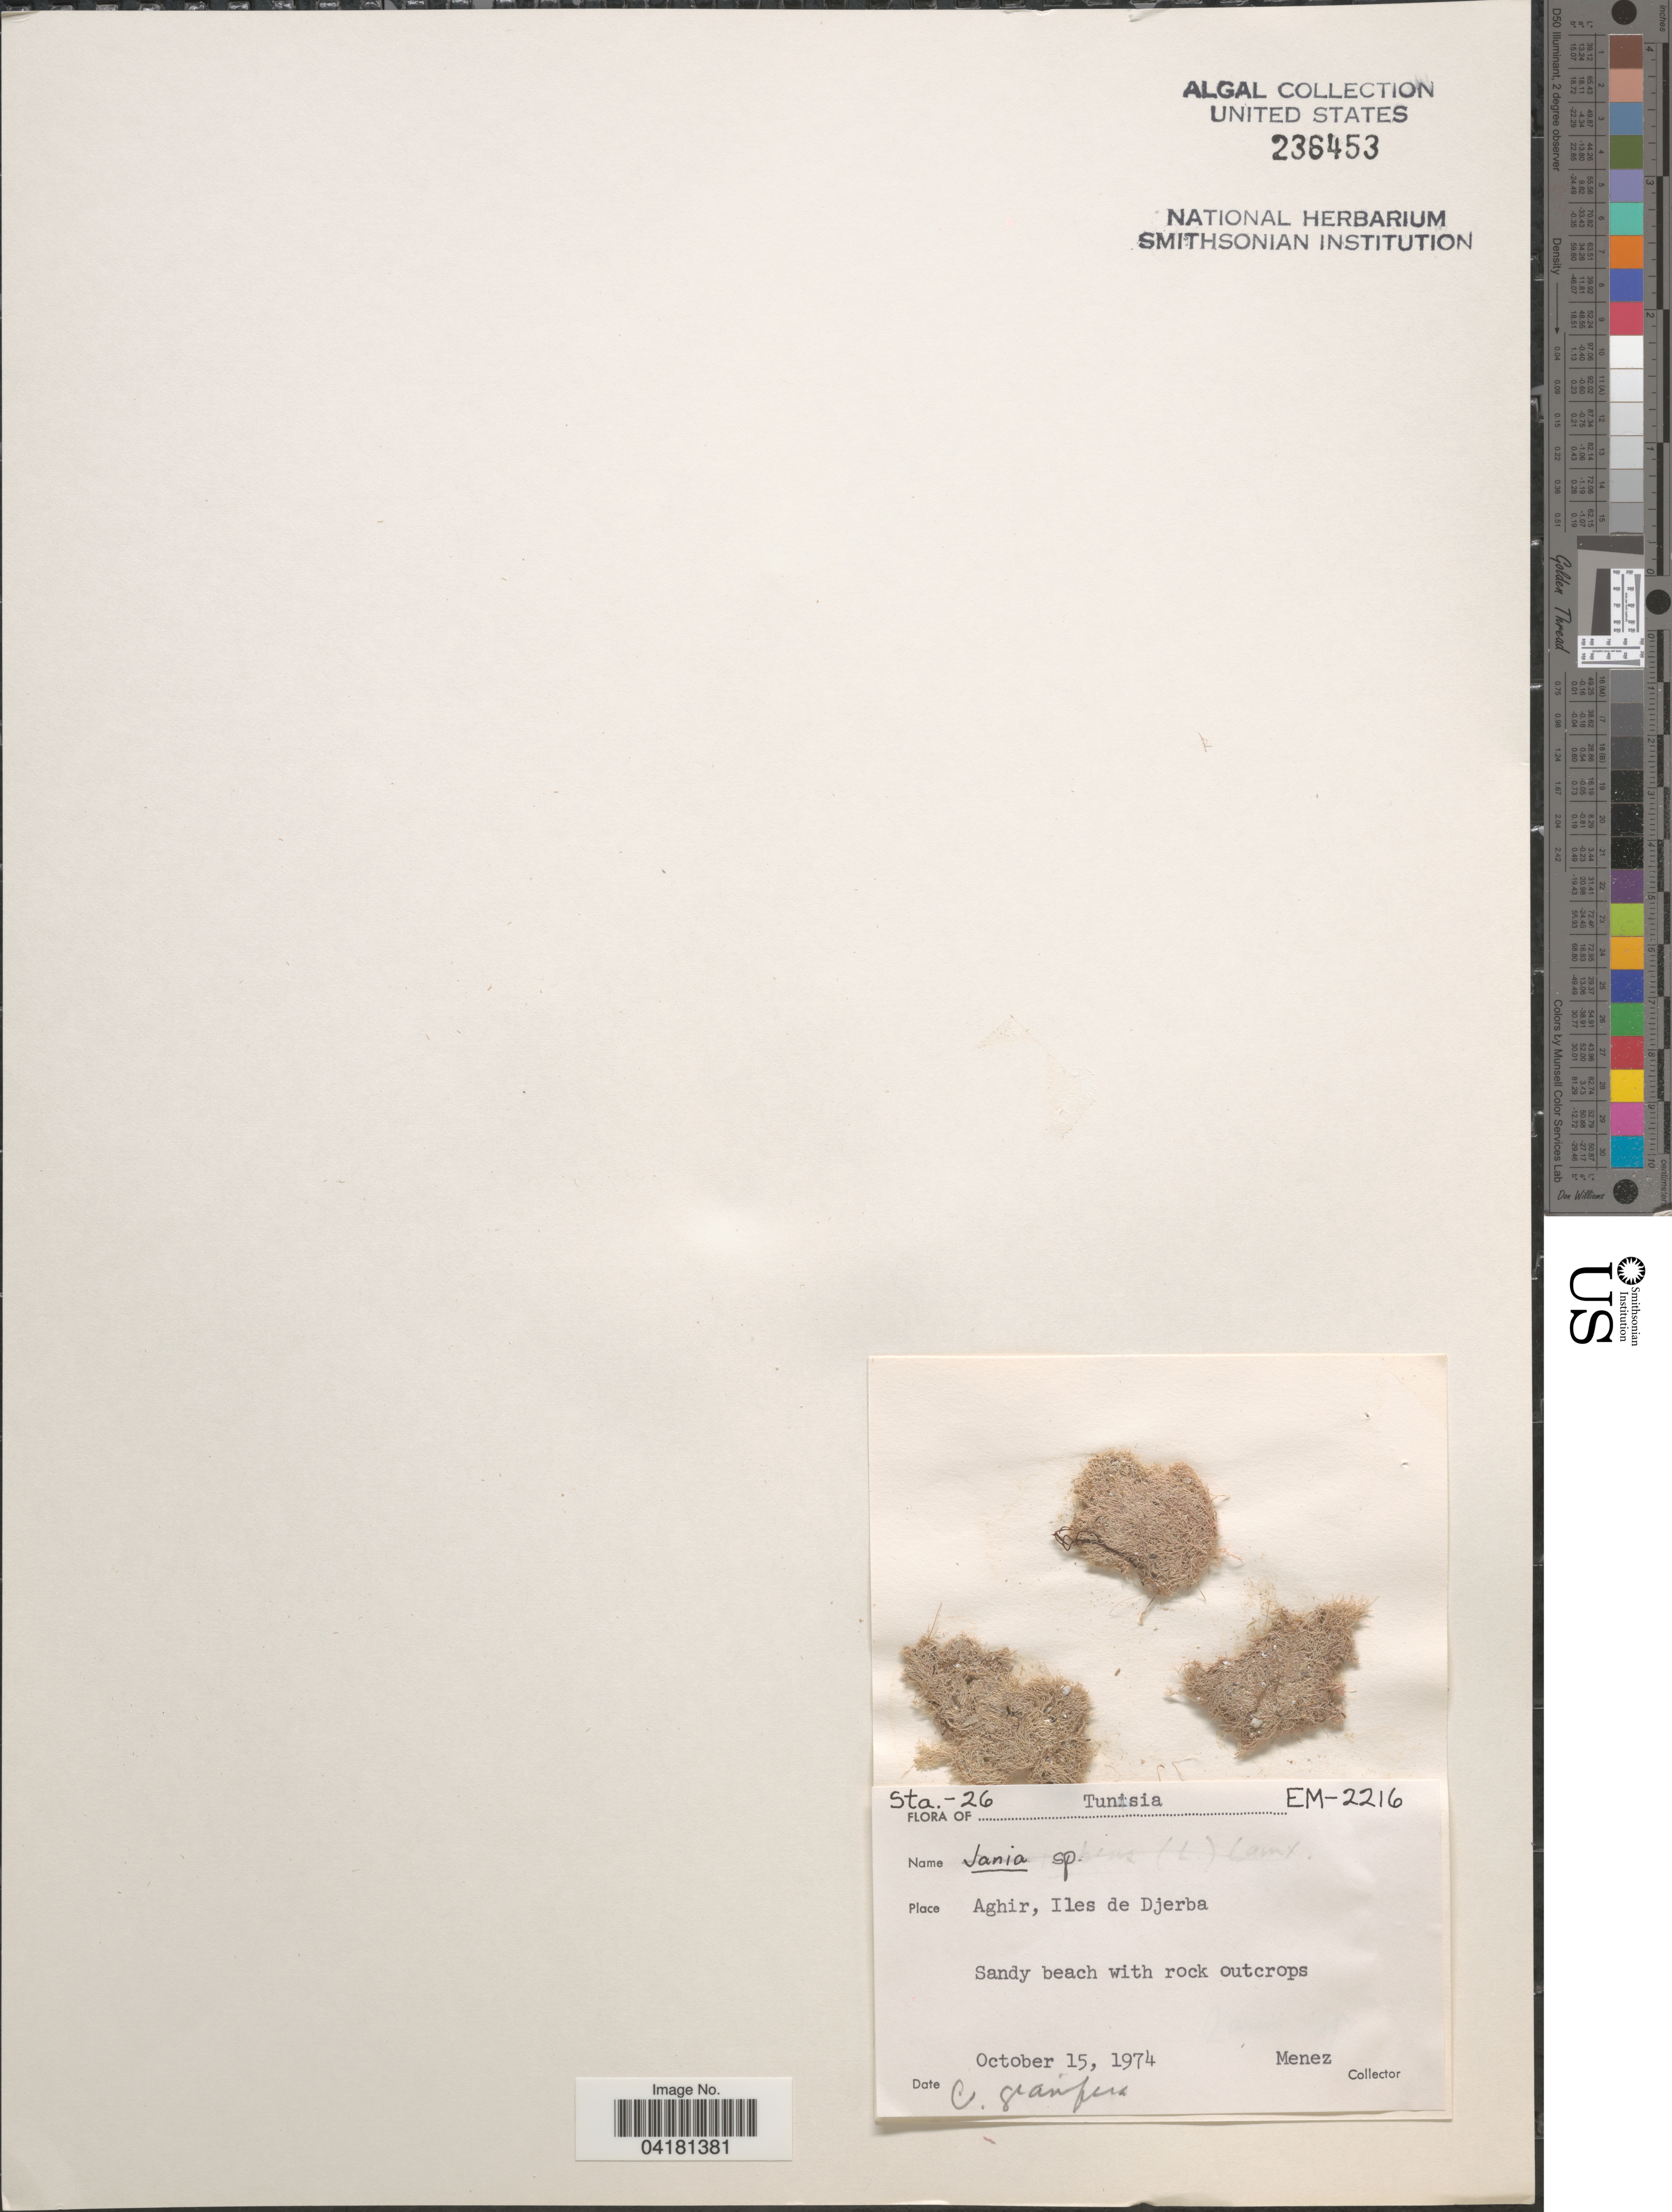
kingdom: Plantae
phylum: Rhodophyta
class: Florideophyceae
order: Corallinales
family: Corallinaceae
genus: Jania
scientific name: Jania sp.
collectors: Menez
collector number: EM-2216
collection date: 1974-10-15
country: Tunisia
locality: Aghir, Iles de Djerba.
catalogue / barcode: US 236453